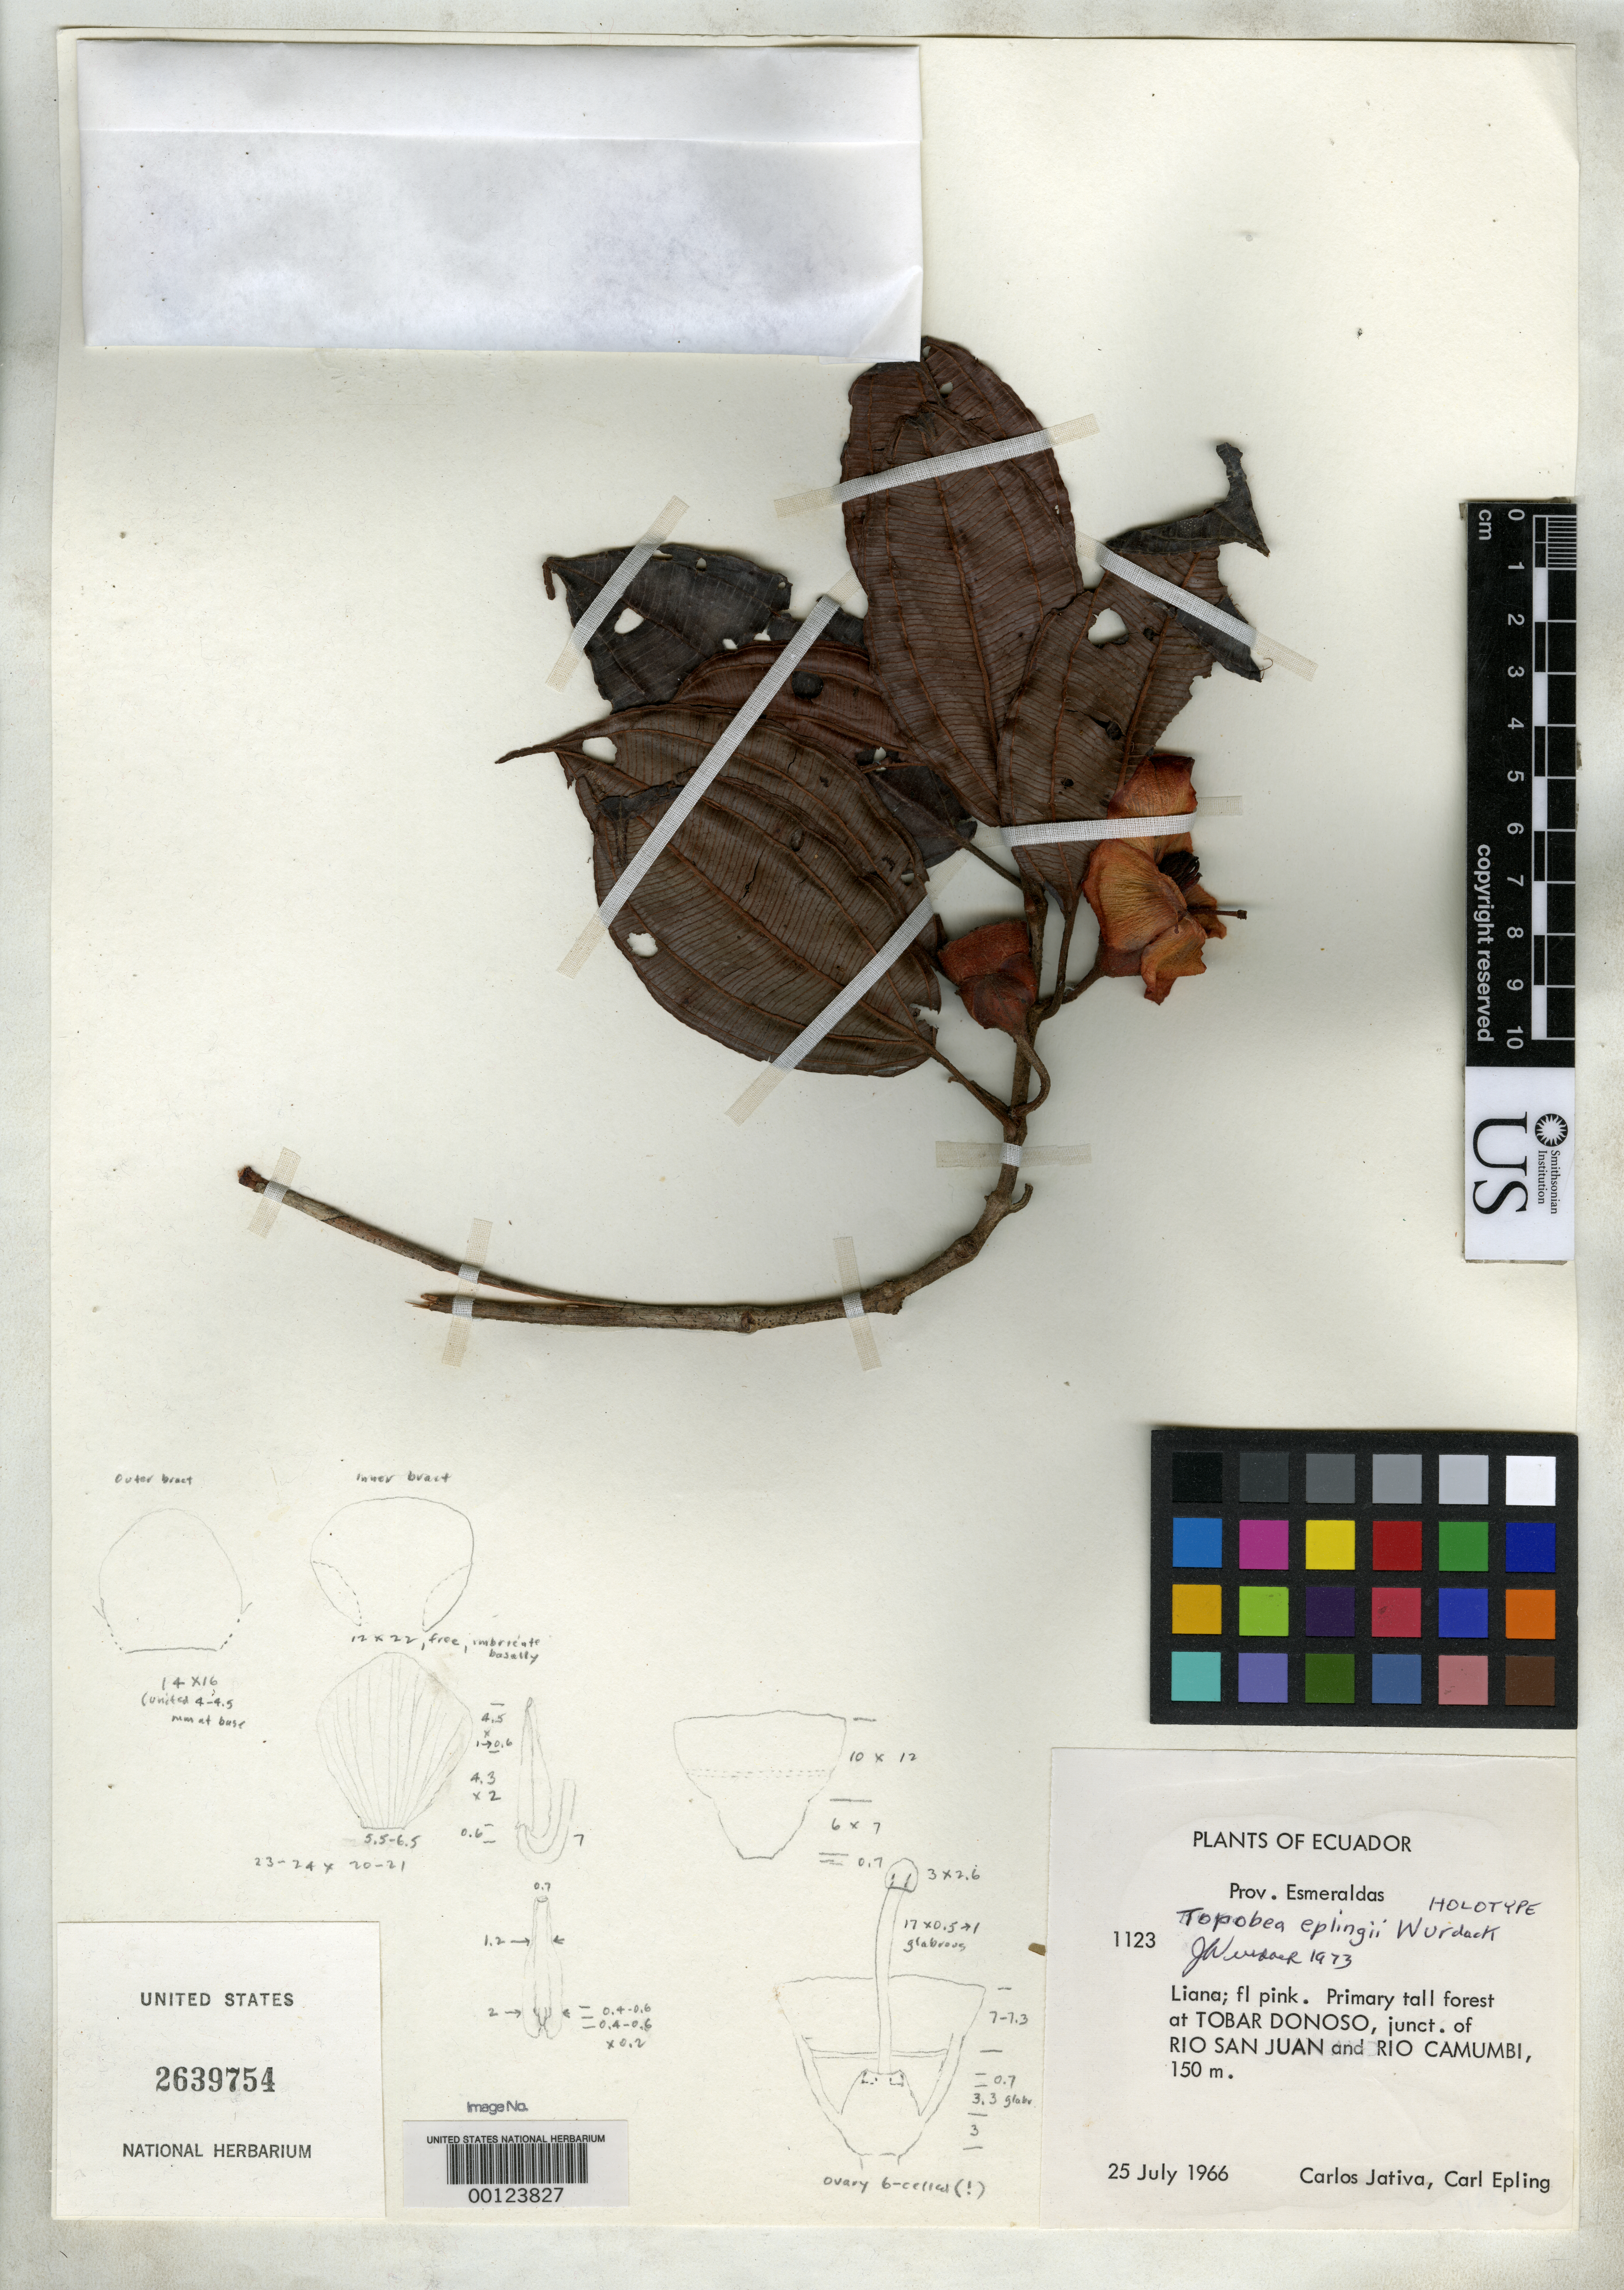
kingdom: Plantae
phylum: Tracheophyta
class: Magnoliopsida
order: Myrtales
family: Melastomataceae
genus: Topobea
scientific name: Topobea eplingii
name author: Wurdack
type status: Holotype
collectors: C. C. Epling & C. D. Játiva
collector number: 1123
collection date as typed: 25 Jul 1966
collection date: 1966-07-25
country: Ecuador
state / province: Esmeraldas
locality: Tobar Donoso, junction of Rio San Juan and Rio Camumbi.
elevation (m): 150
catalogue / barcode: US 2639754